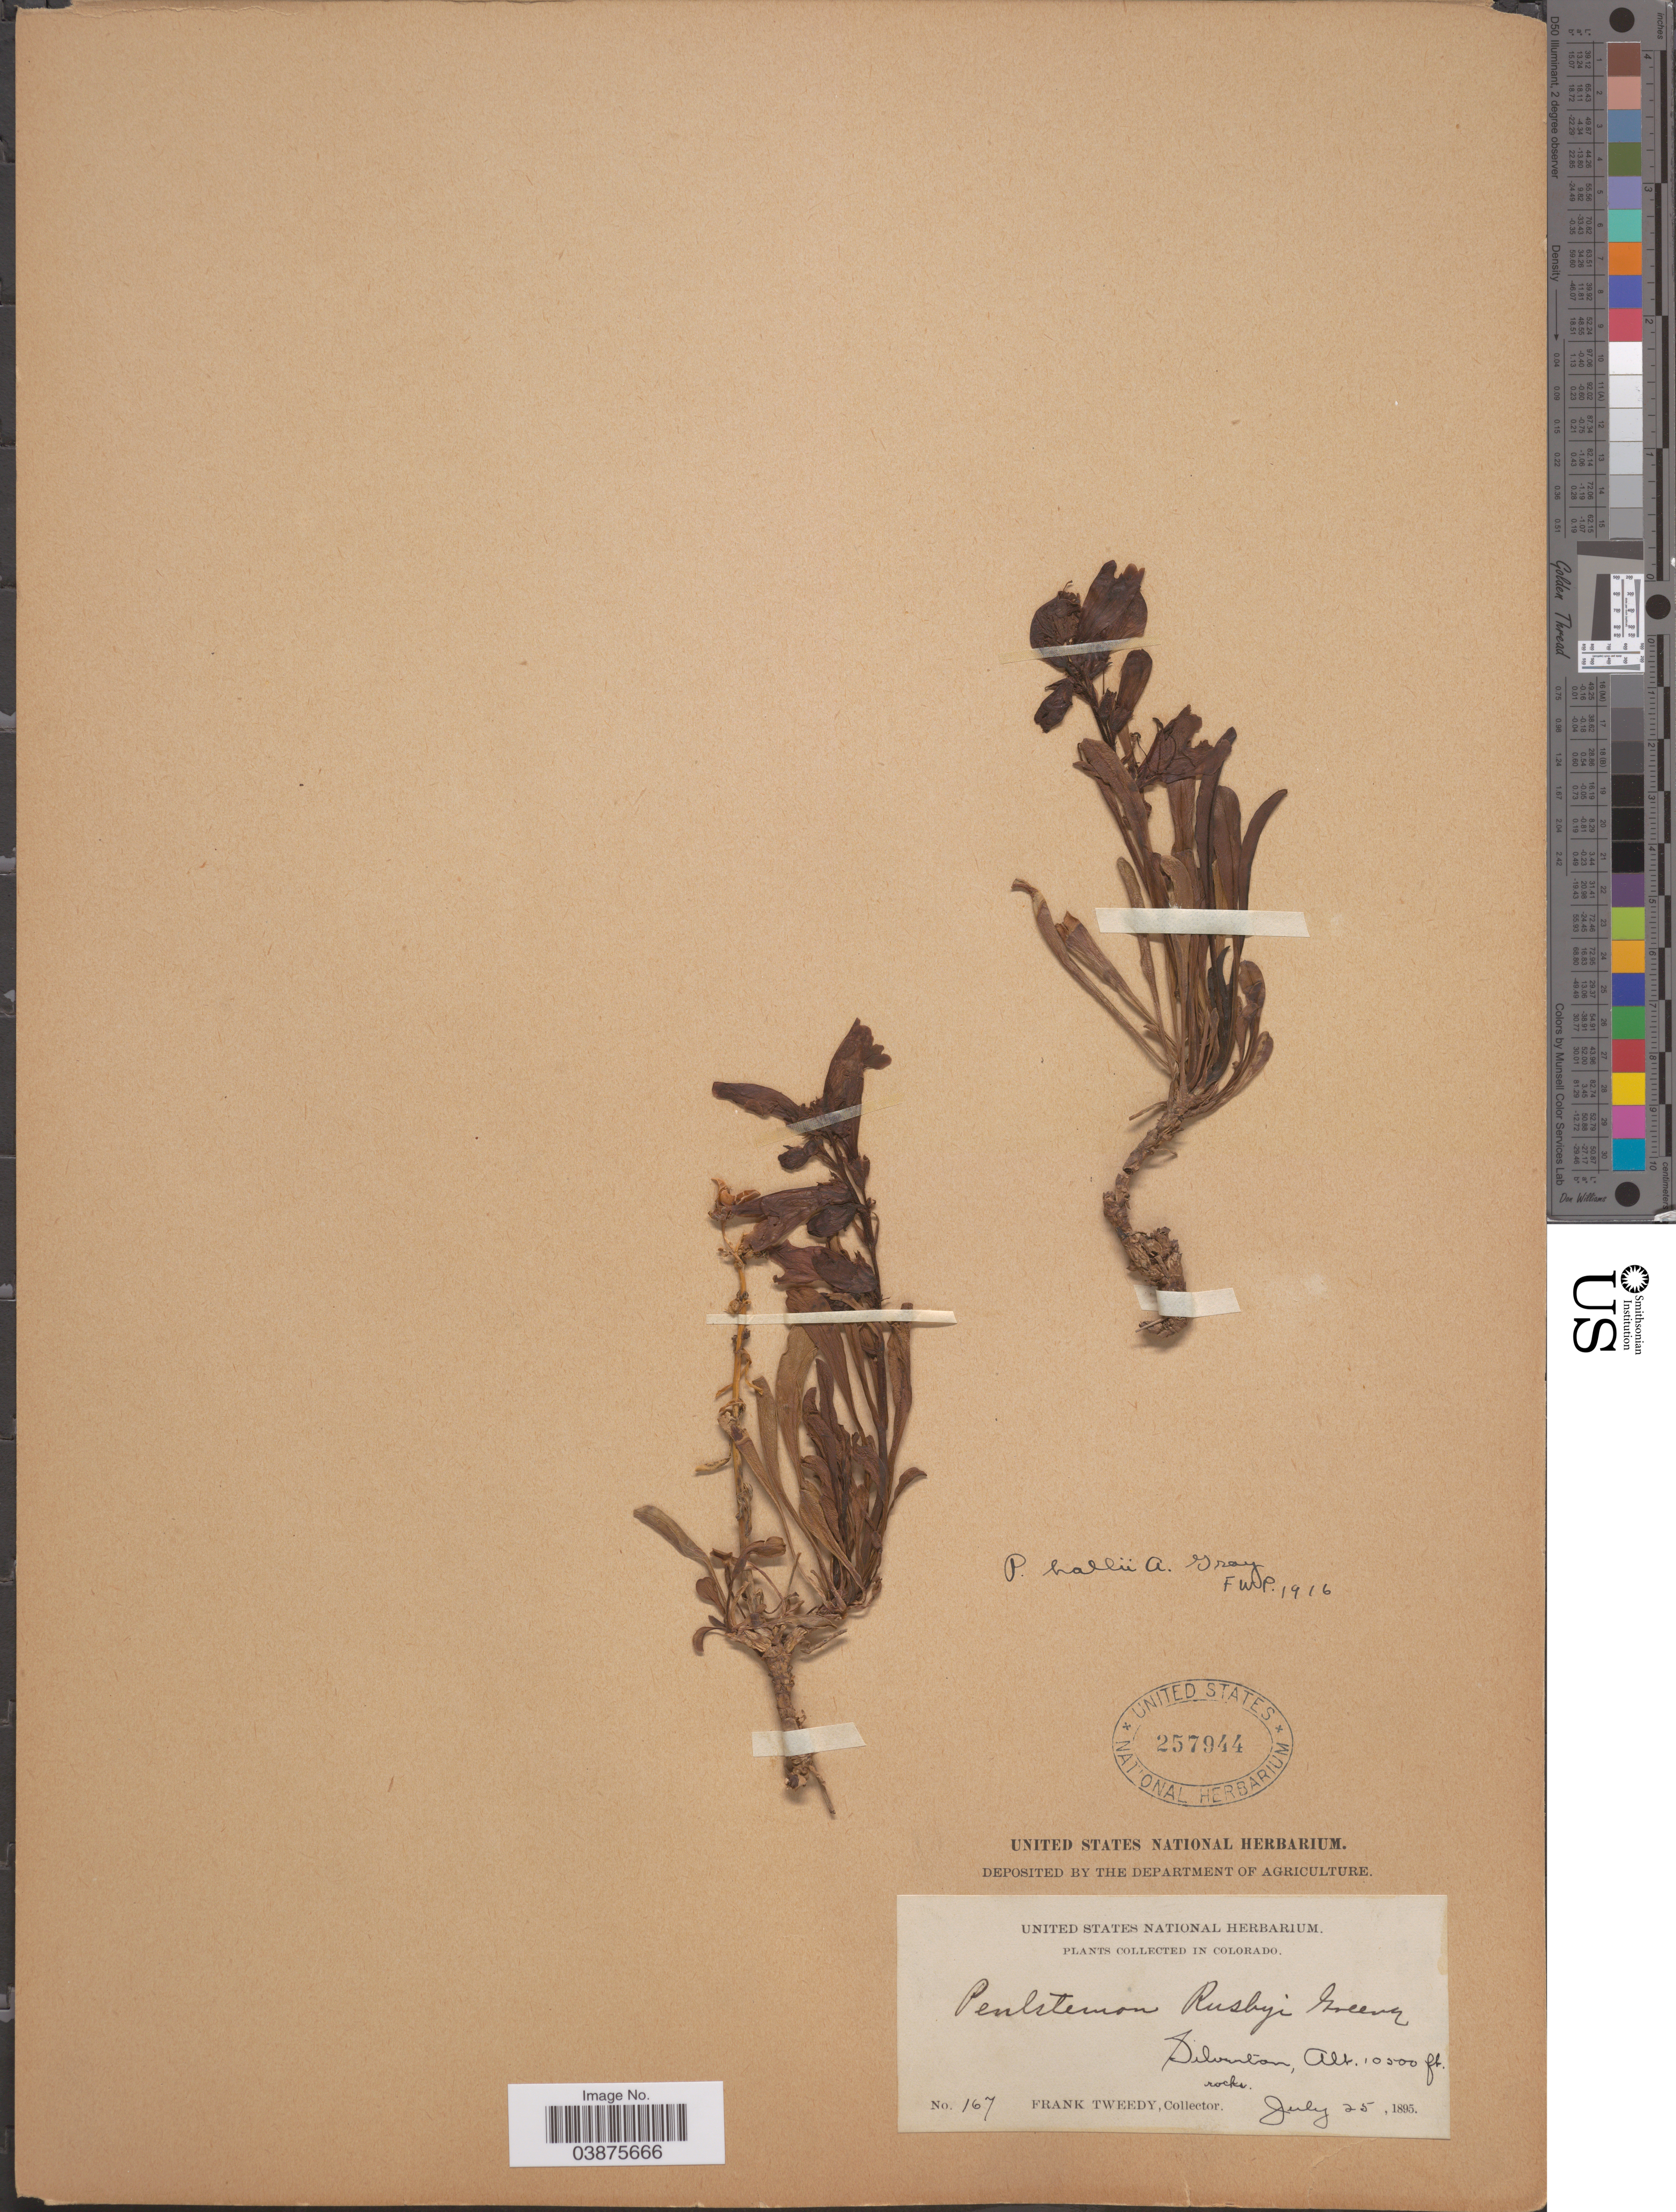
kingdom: Plantae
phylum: Tracheophyta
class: Magnoliopsida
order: Lamiales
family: Plantaginaceae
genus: Penstemon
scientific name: Penstemon hallii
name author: A. Gray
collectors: F. Tweedy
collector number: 167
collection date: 1895-07-25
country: United States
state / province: Colorado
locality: Silverton.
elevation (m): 3200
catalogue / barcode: US 257944